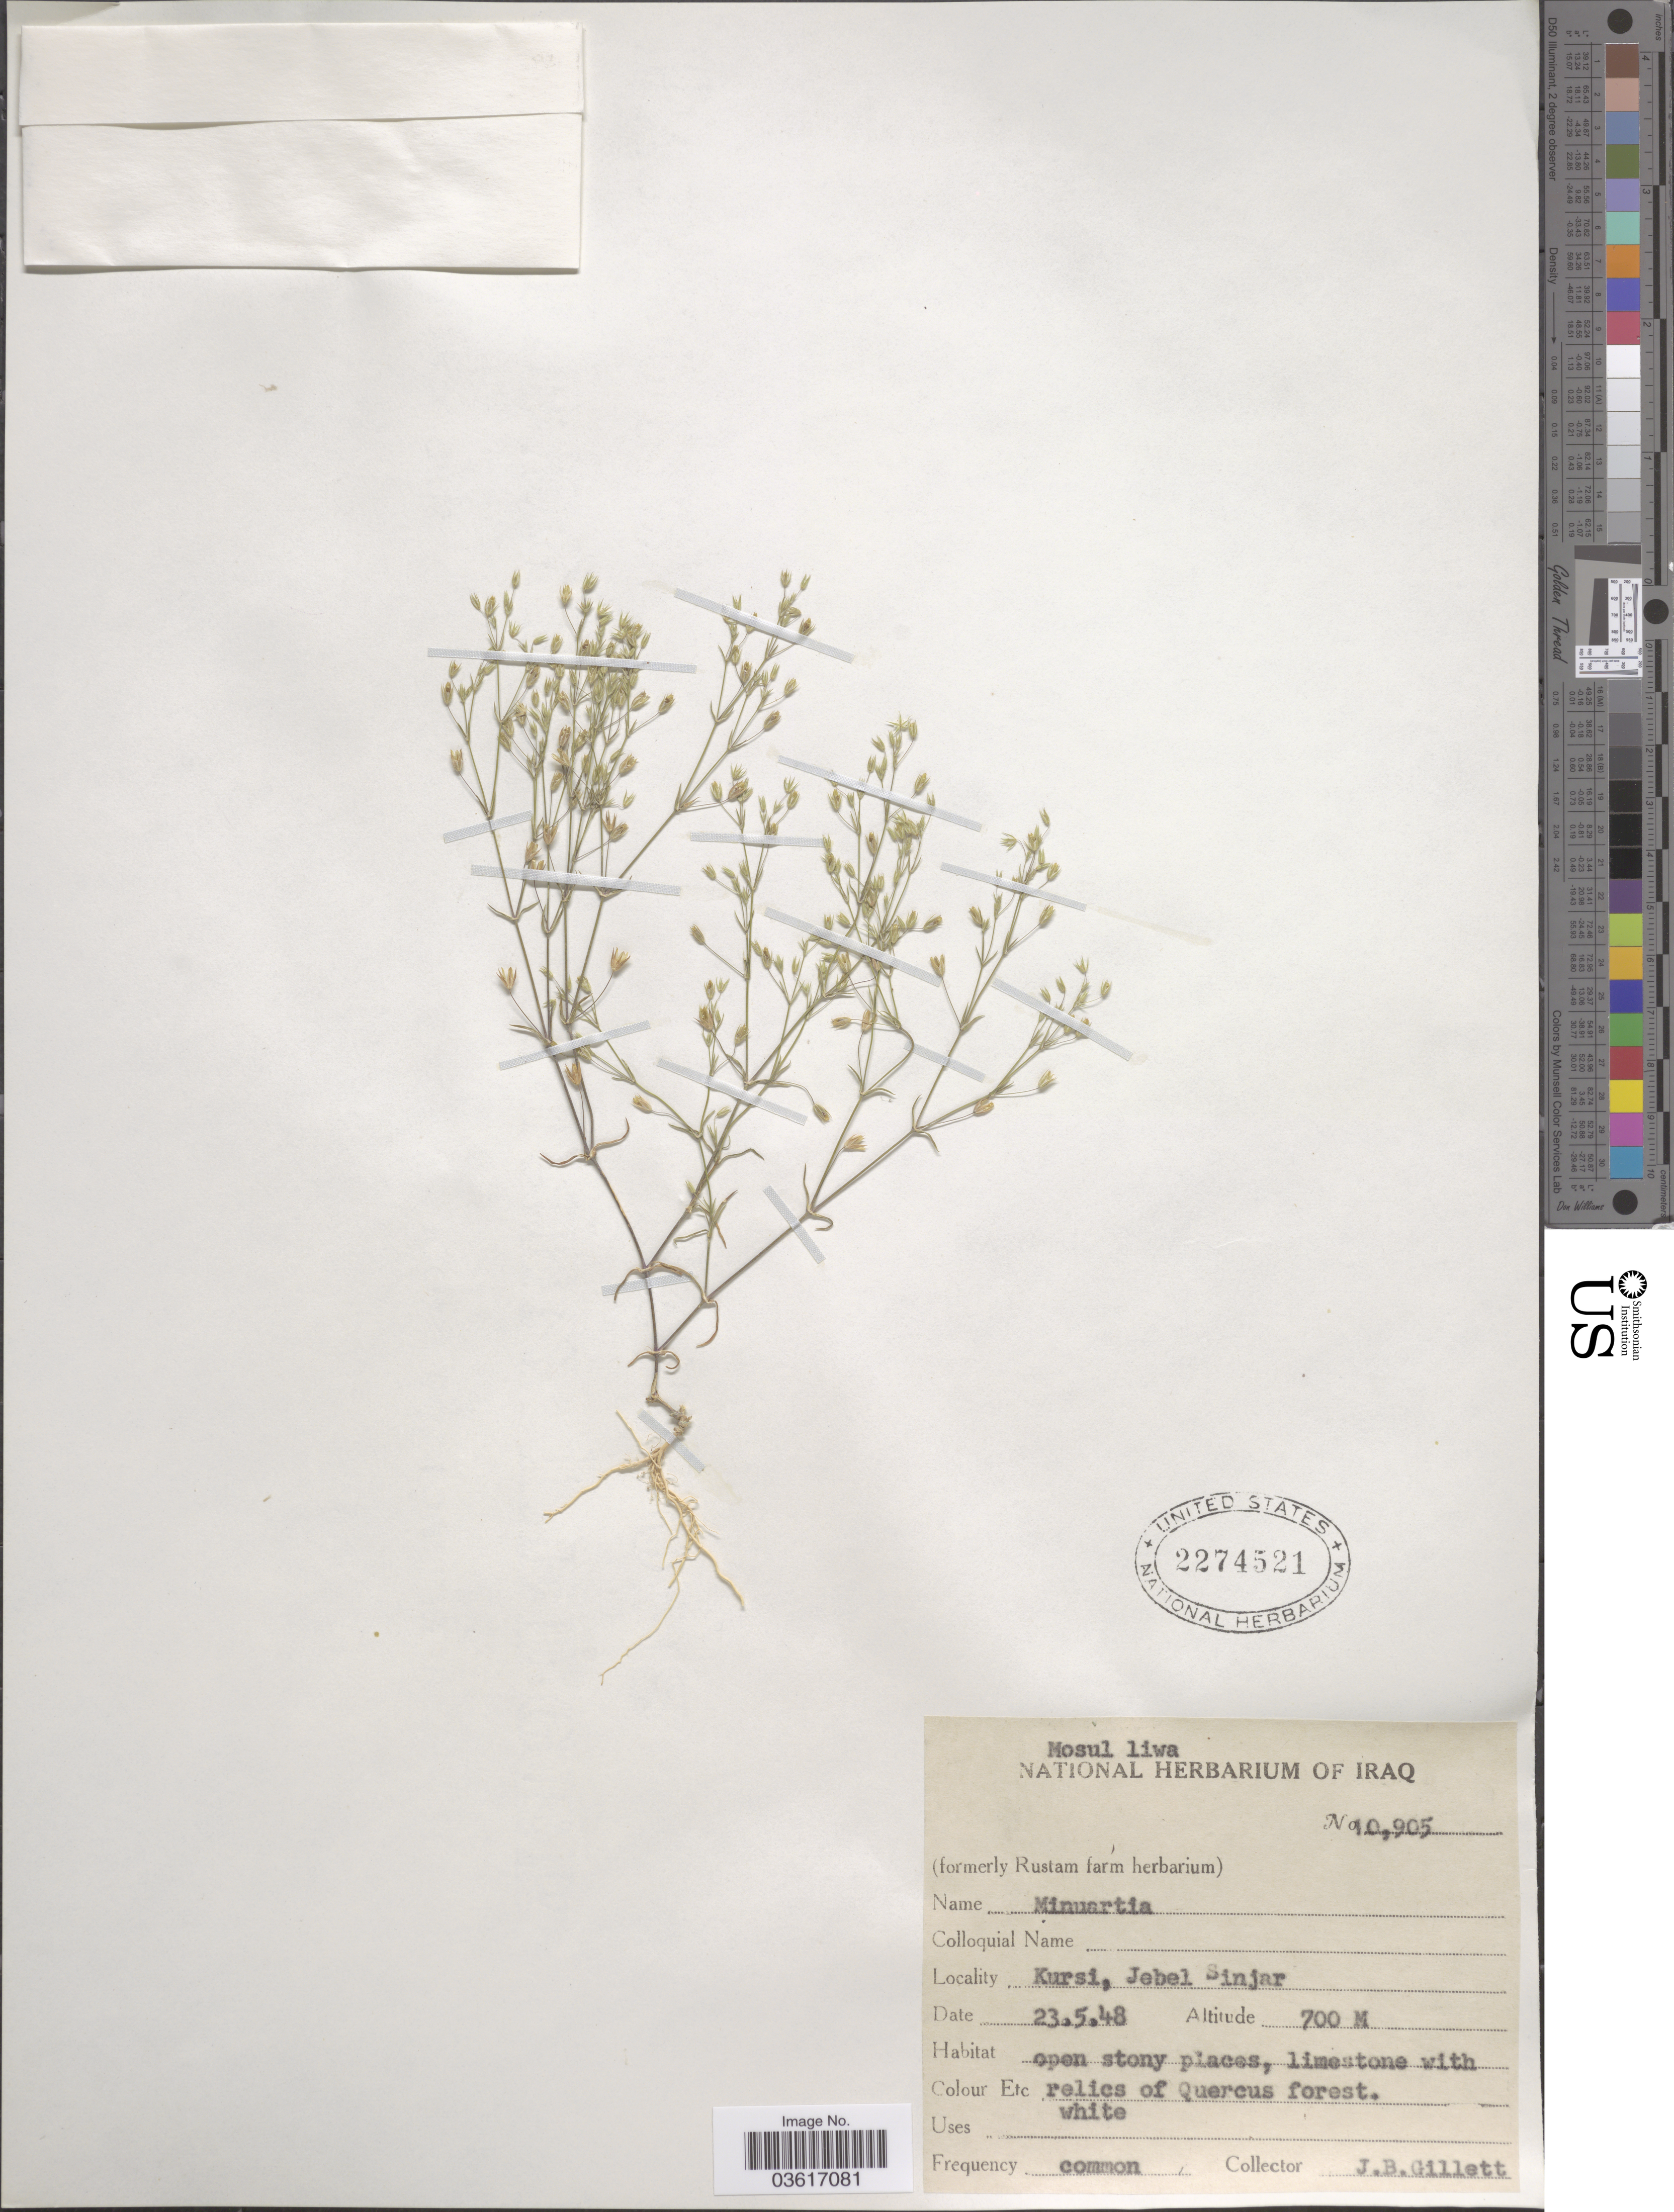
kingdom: Plantae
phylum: Tracheophyta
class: Magnoliopsida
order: Caryophyllales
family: Caryophyllaceae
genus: Minuartia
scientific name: Minuartia sp.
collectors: J. B. Gillett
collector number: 10905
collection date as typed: Transcribed d/m/y: 23/5/48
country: Iraq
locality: Mosul liwa. Kursi, Jebel Sinjar.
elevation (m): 700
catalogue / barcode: US 2274521